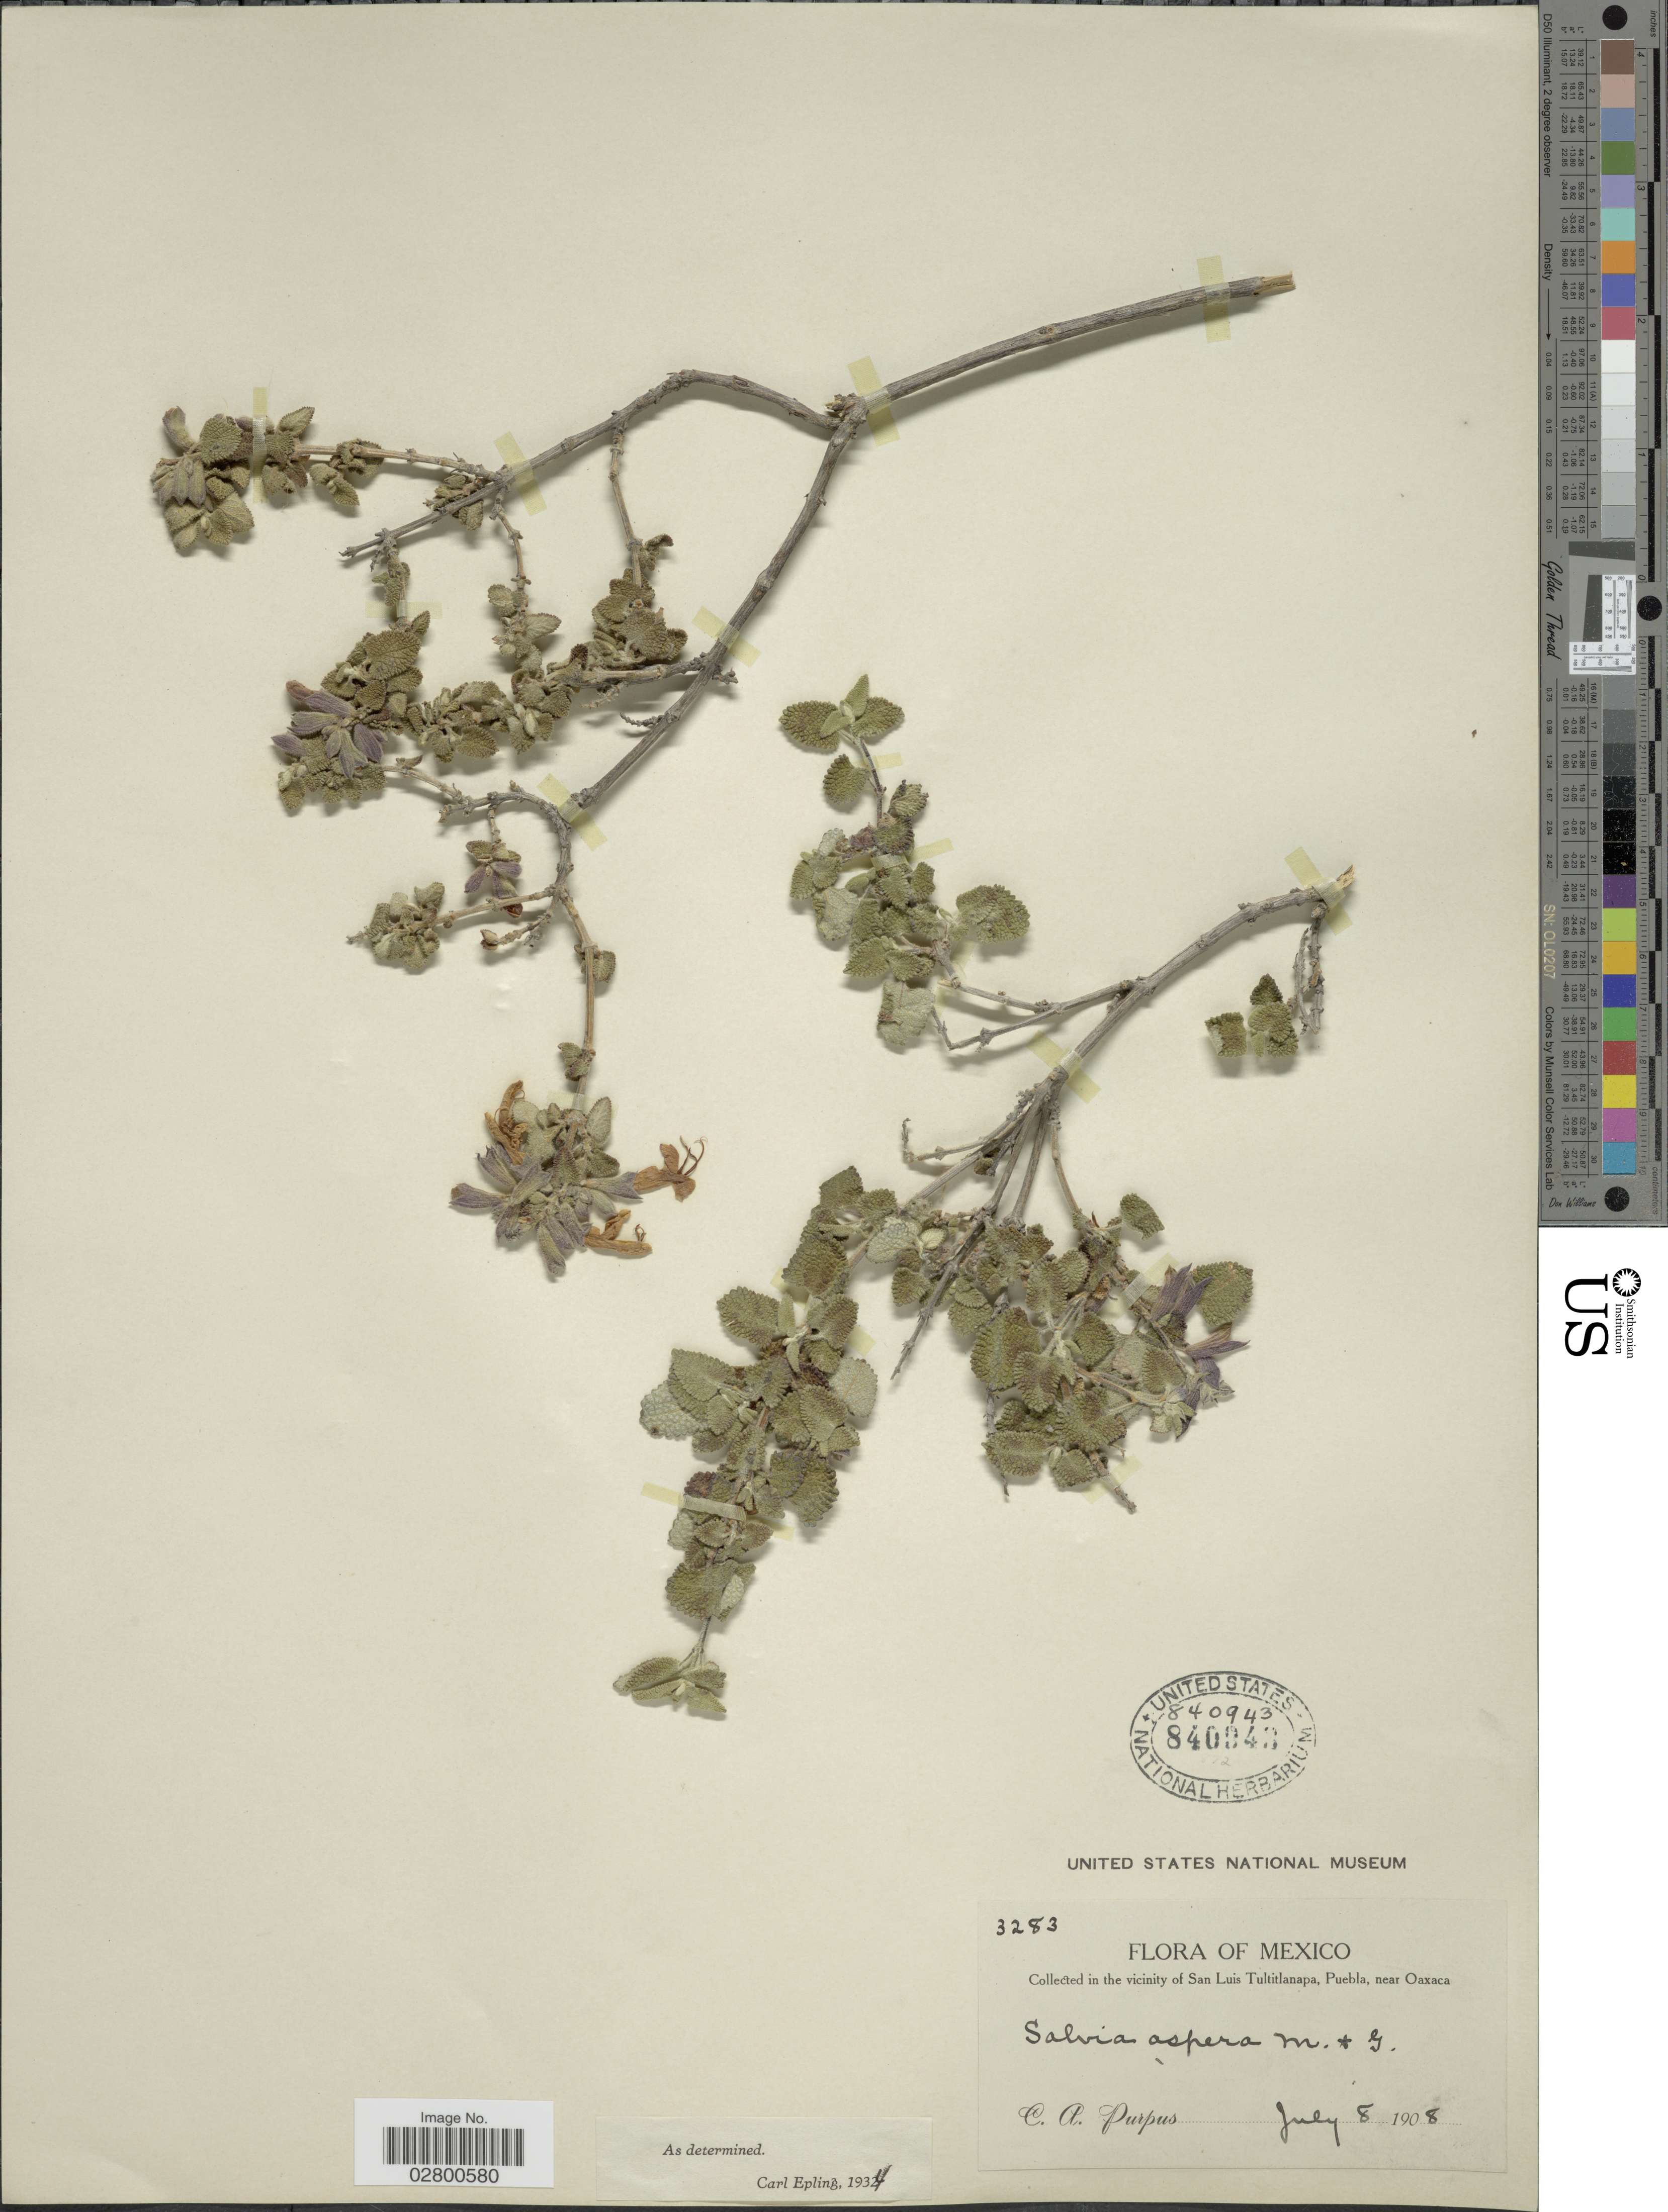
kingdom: Plantae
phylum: Tracheophyta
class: Magnoliopsida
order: Lamiales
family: Lamiaceae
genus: Salvia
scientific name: Salvia aspera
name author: M. Martens & Galeotti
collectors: C. A. Purpus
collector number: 3283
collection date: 1908-07-08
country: Mexico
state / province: Puebla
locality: In the vicinity of San Luis Tultitlanapa, near Oaxaca.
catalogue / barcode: US 840943